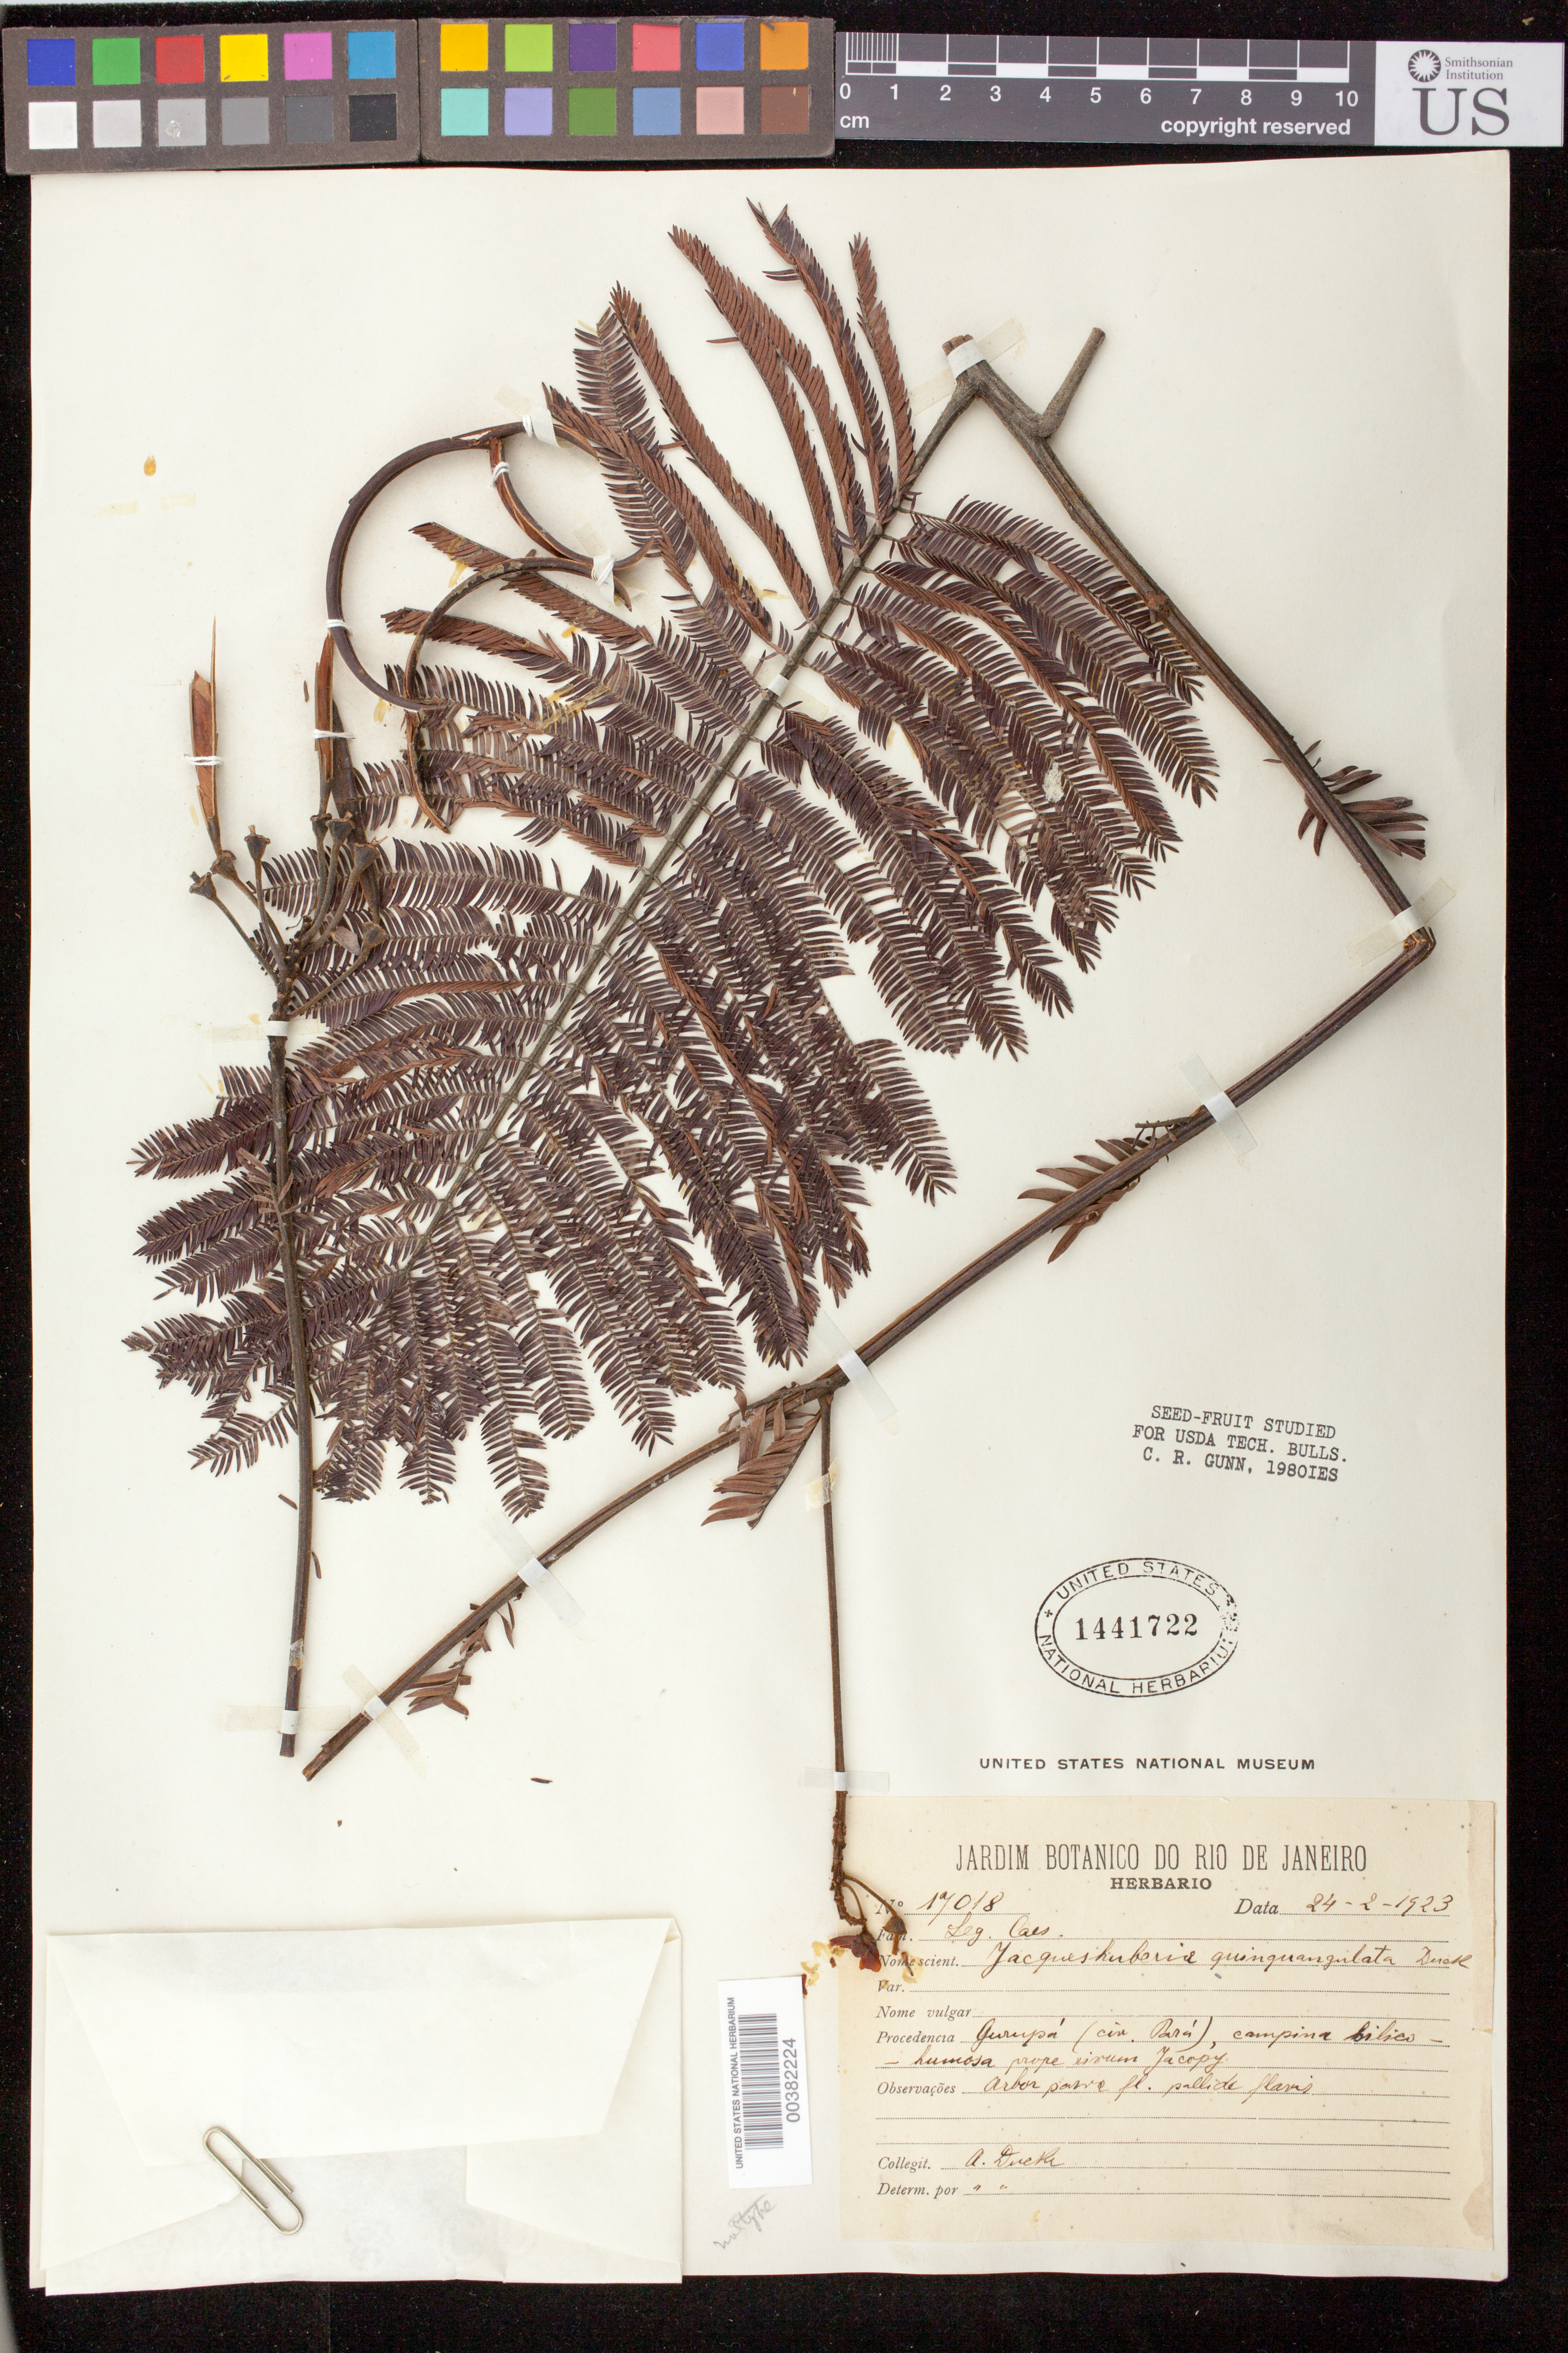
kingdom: Plantae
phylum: Tracheophyta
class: Magnoliopsida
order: Fabales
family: Fabaceae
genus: Jacqueshuberia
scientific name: Jacqueshuberia quinquangulata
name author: Ducke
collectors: A. Ducke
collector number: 17018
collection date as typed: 24 Feb 1923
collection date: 1923-02-24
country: Brazil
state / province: Pará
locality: Gurupá; prope Jacopy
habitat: Campina biliea, humosa*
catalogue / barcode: US 1441722